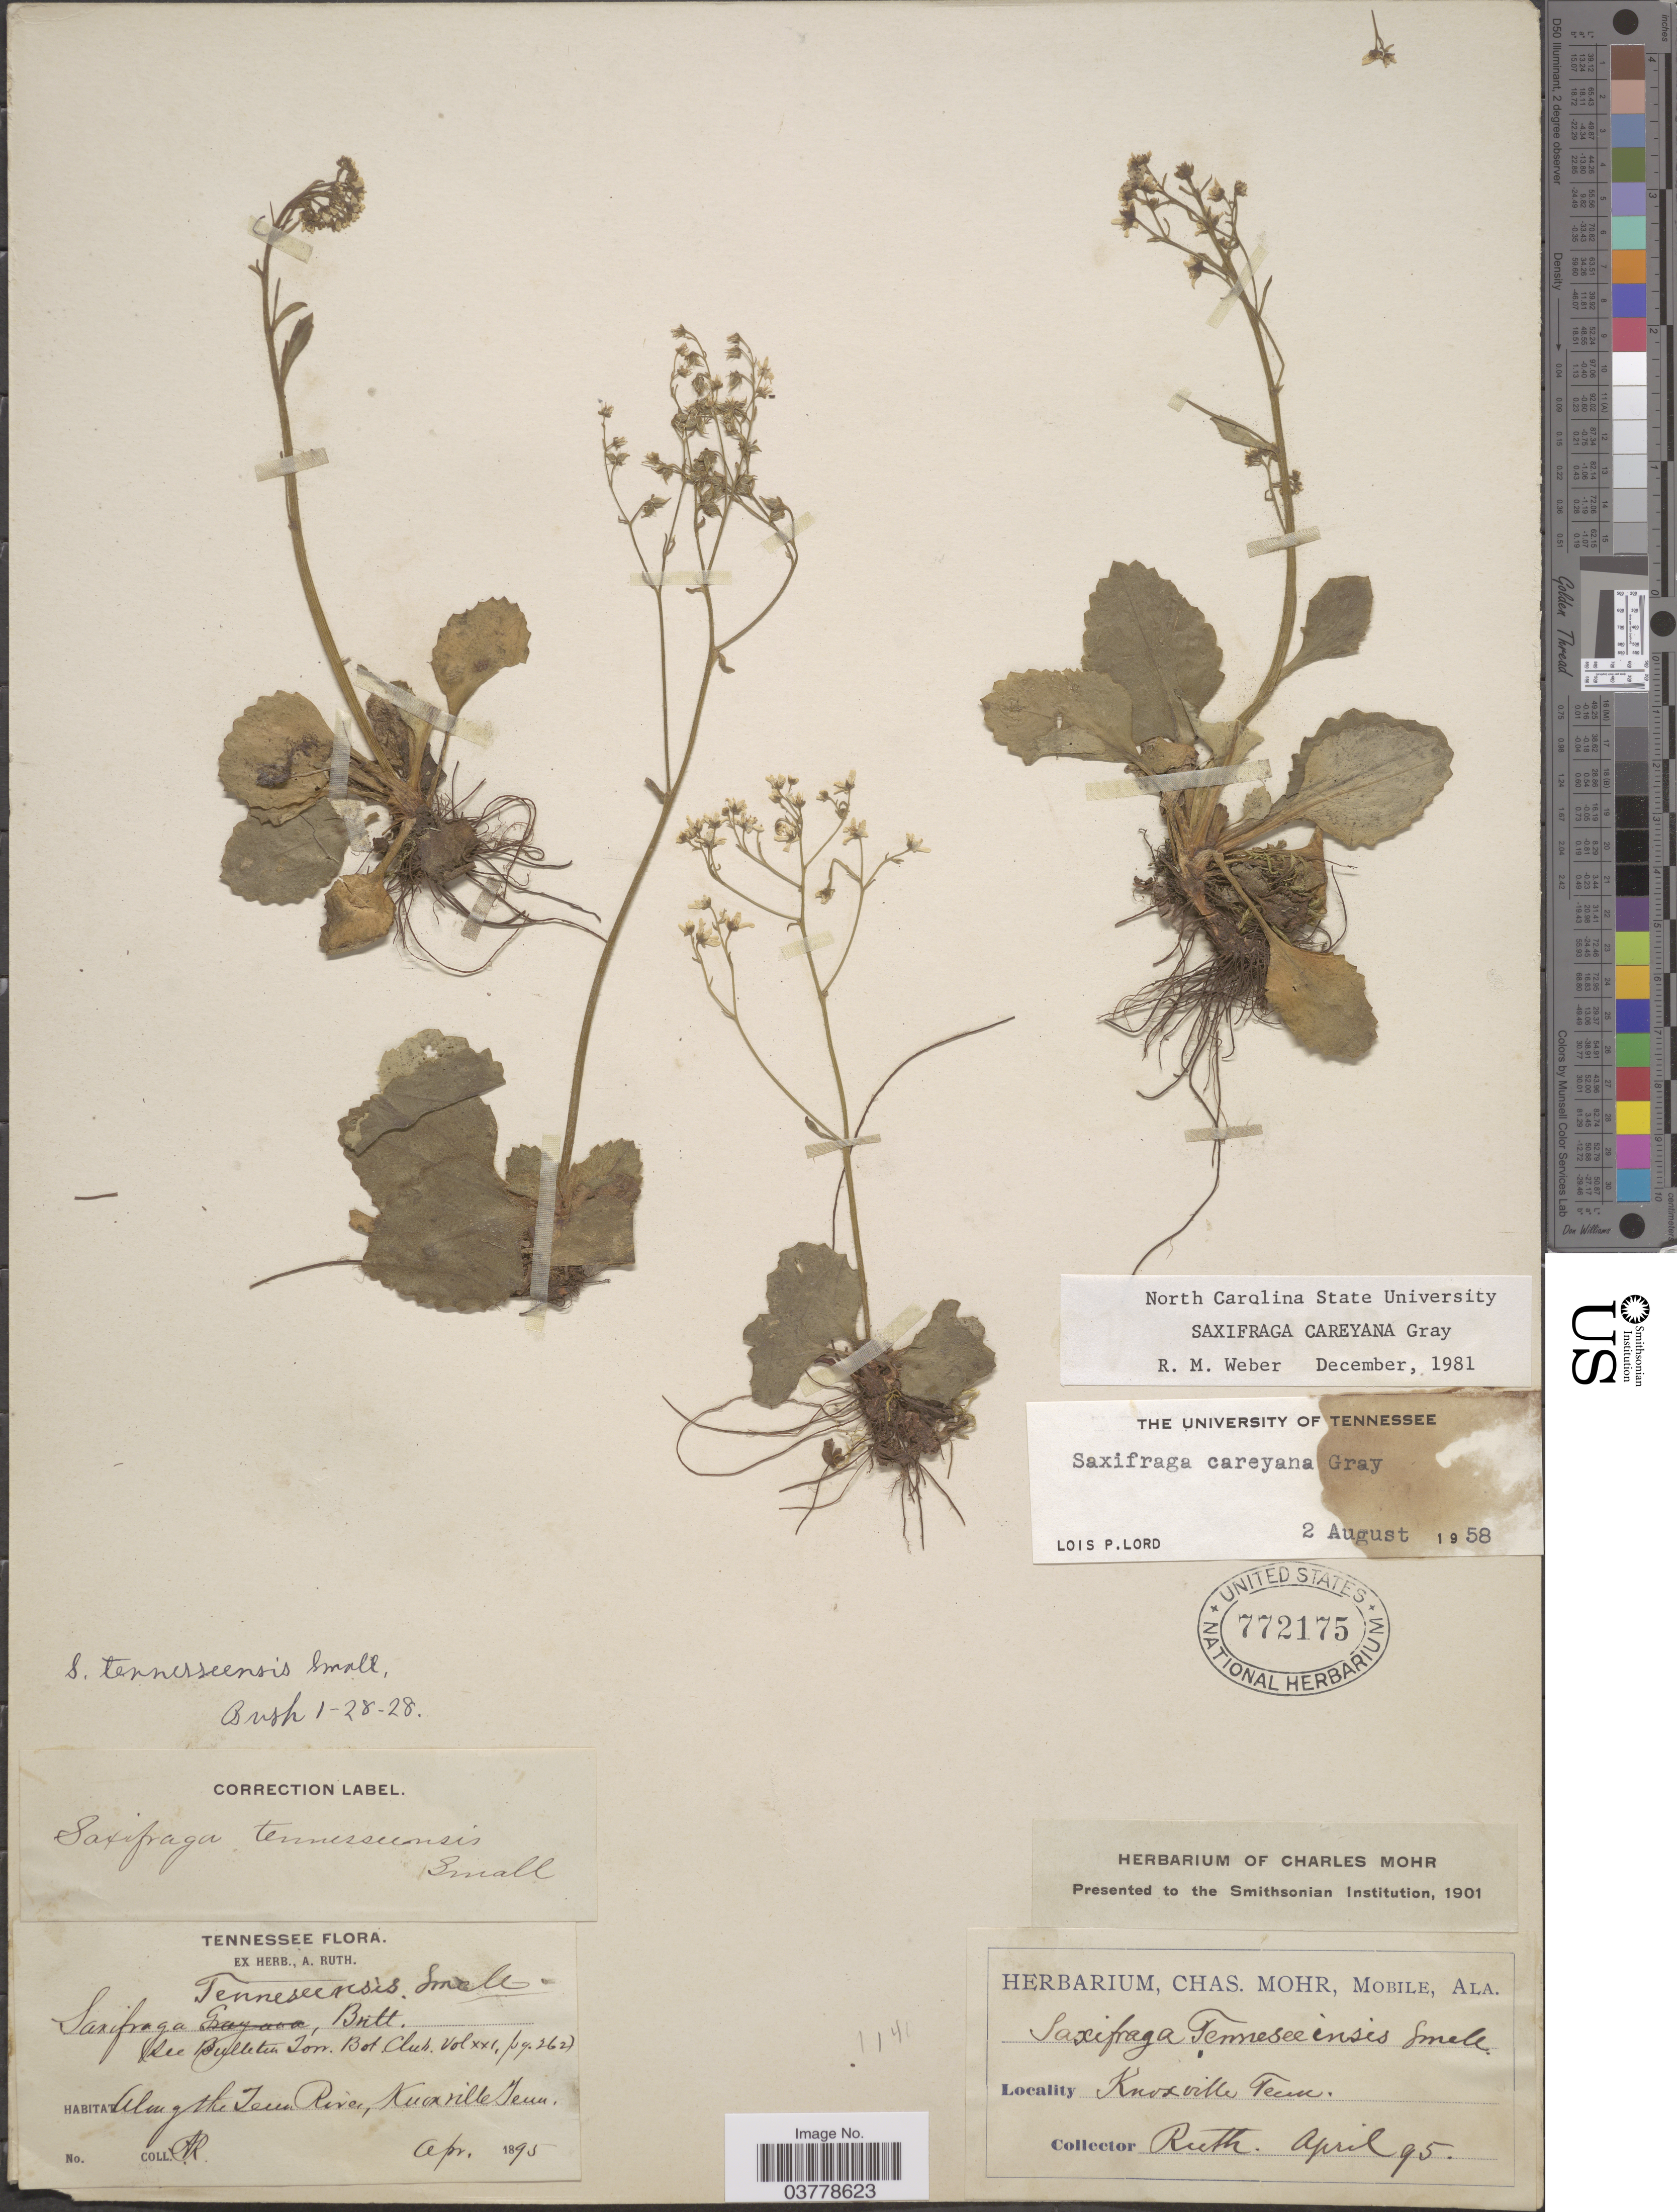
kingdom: Plantae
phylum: Tracheophyta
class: Magnoliopsida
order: Saxifragales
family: Saxifragaceae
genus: Saxifraga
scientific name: Saxifraga careyana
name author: A. Gray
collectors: A. Ruth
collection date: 1895-04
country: United States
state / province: Tennessee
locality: Knoxville. Along the Tenn. River.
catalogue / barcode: US 772175